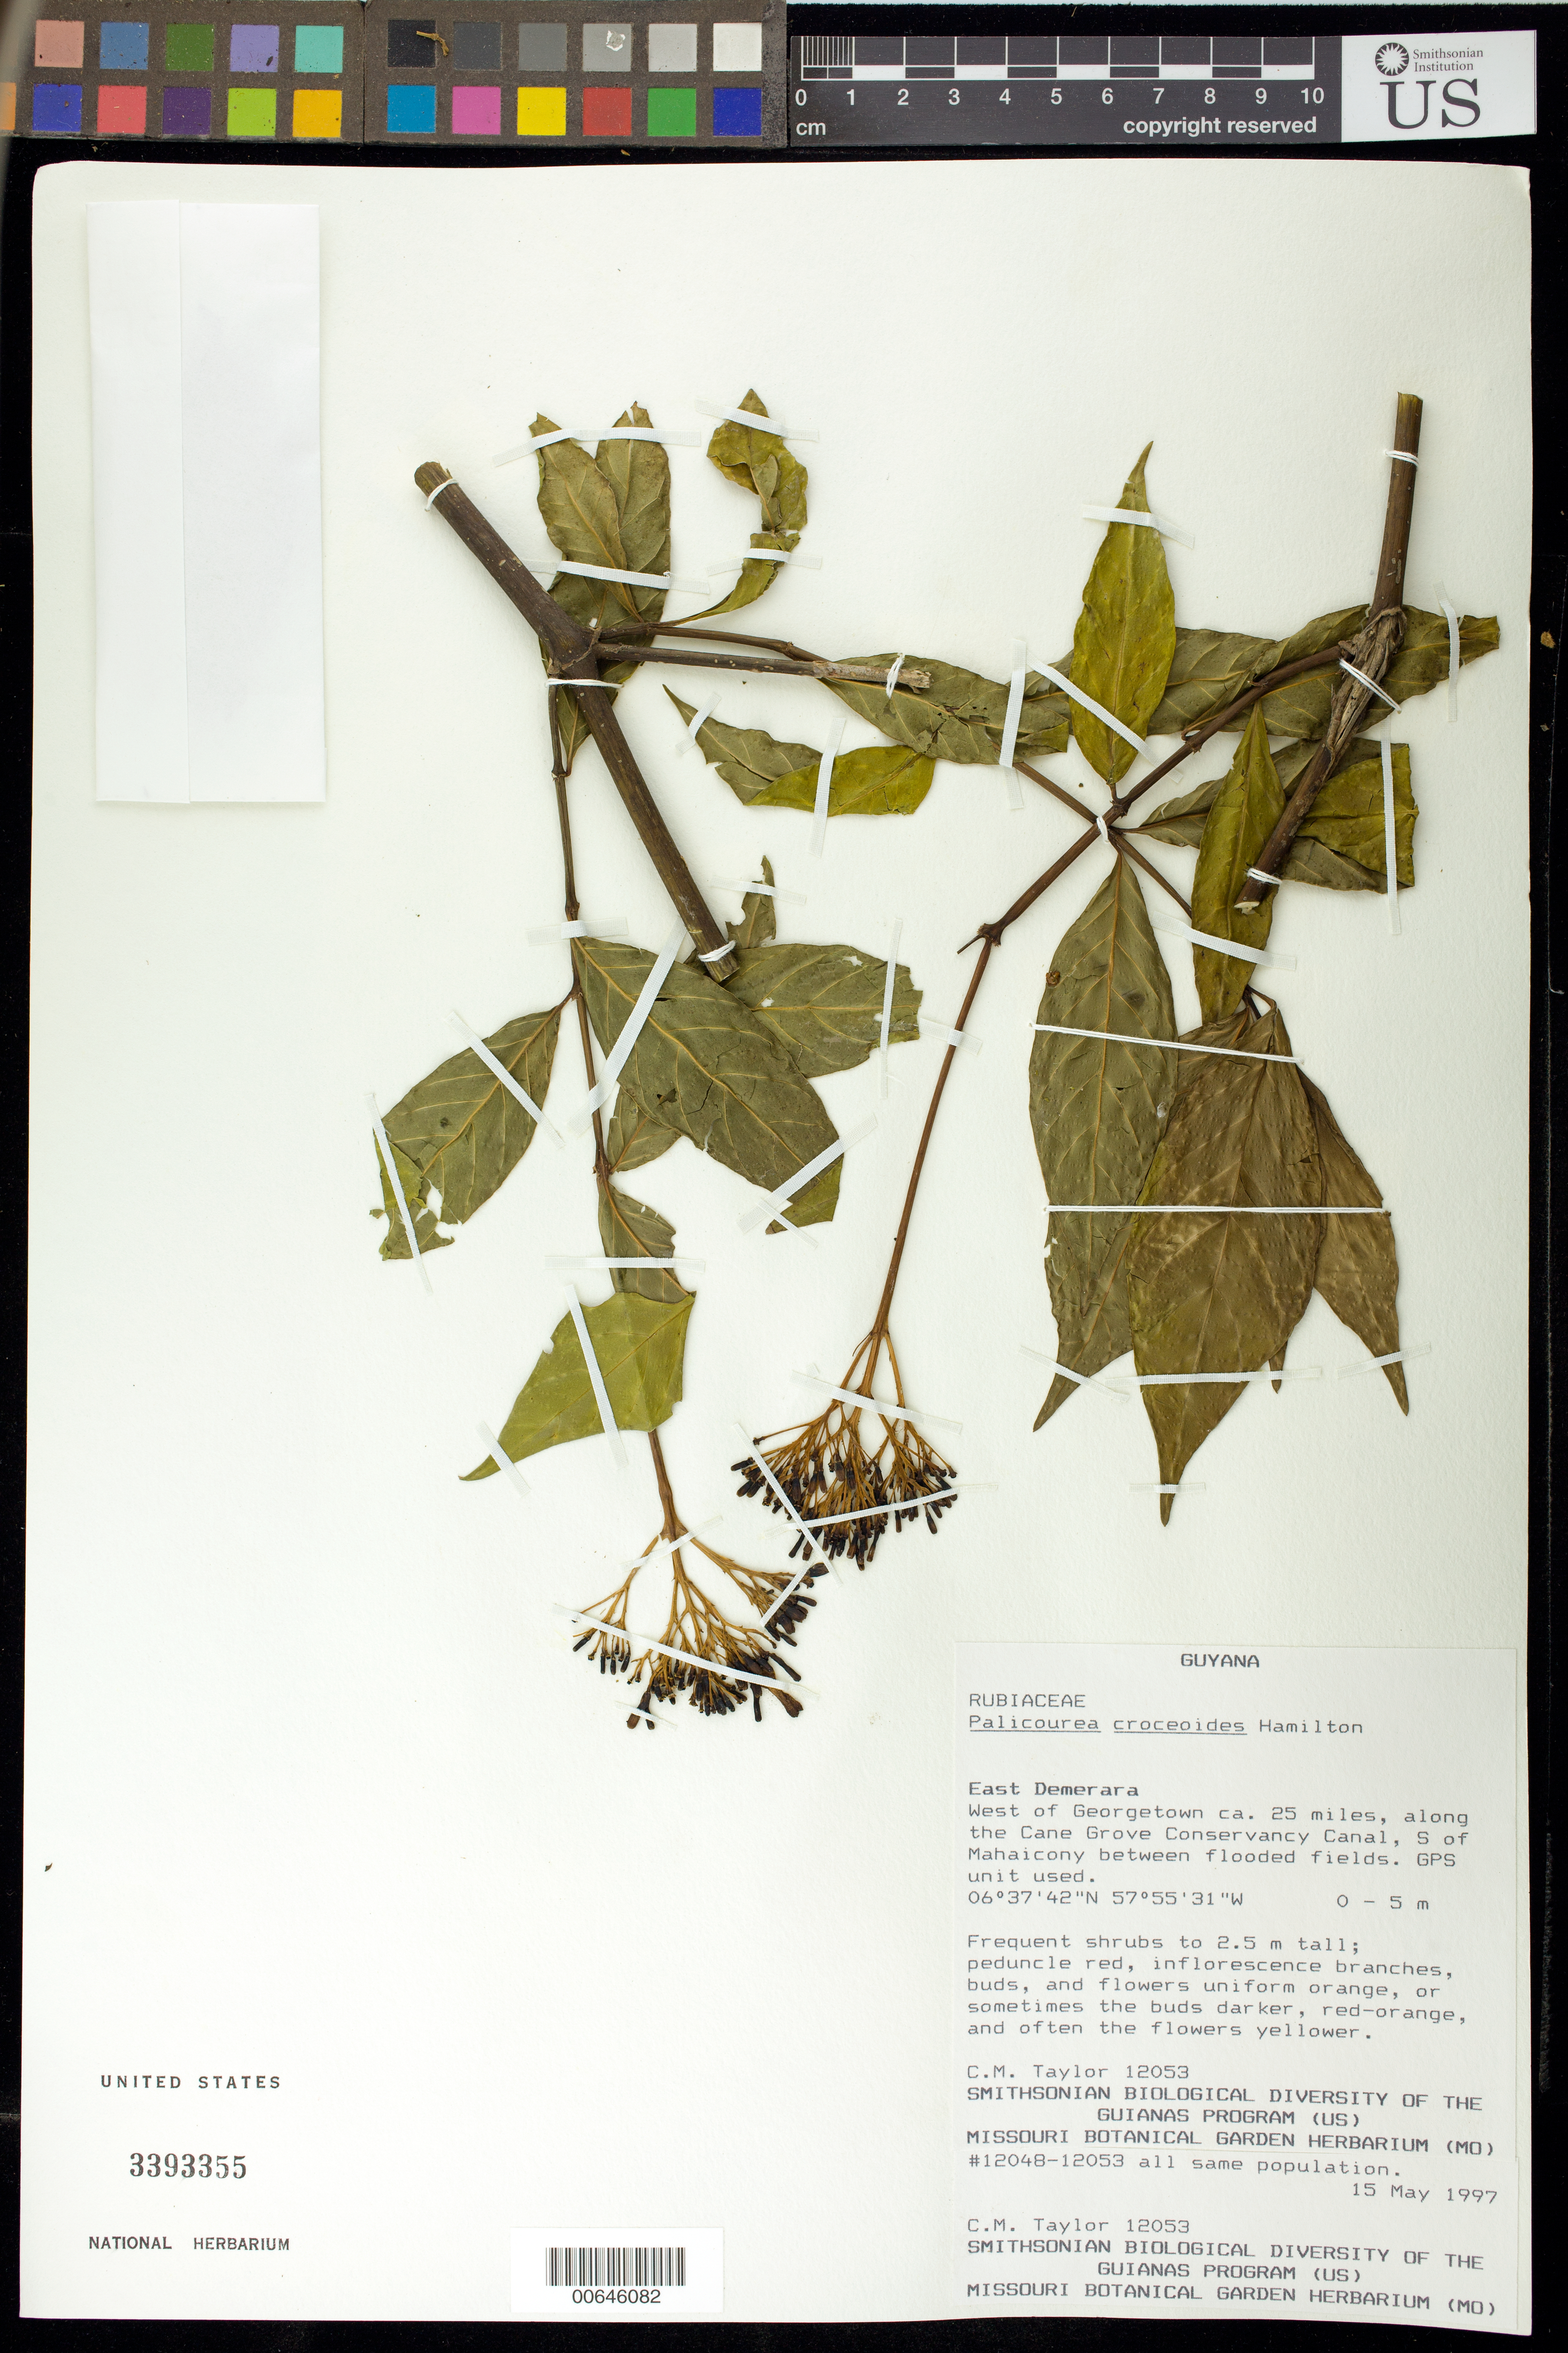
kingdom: Plantae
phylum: Tracheophyta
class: Magnoliopsida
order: Gentianales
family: Rubiaceae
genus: Palicourea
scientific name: Palicourea croceoides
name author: Desv. ex Ham.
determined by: Taylor, Charlotte M.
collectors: C. M. Taylor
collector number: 12053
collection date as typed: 15 May 1997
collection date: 1997-05-15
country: Guyana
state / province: Demerara-Mahaica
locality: Georgetown, 25 mi. W, along Cane Grove Conservancy Canal, S of Mahaicony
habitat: Between flooded fields. Frequent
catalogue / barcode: US 3393355